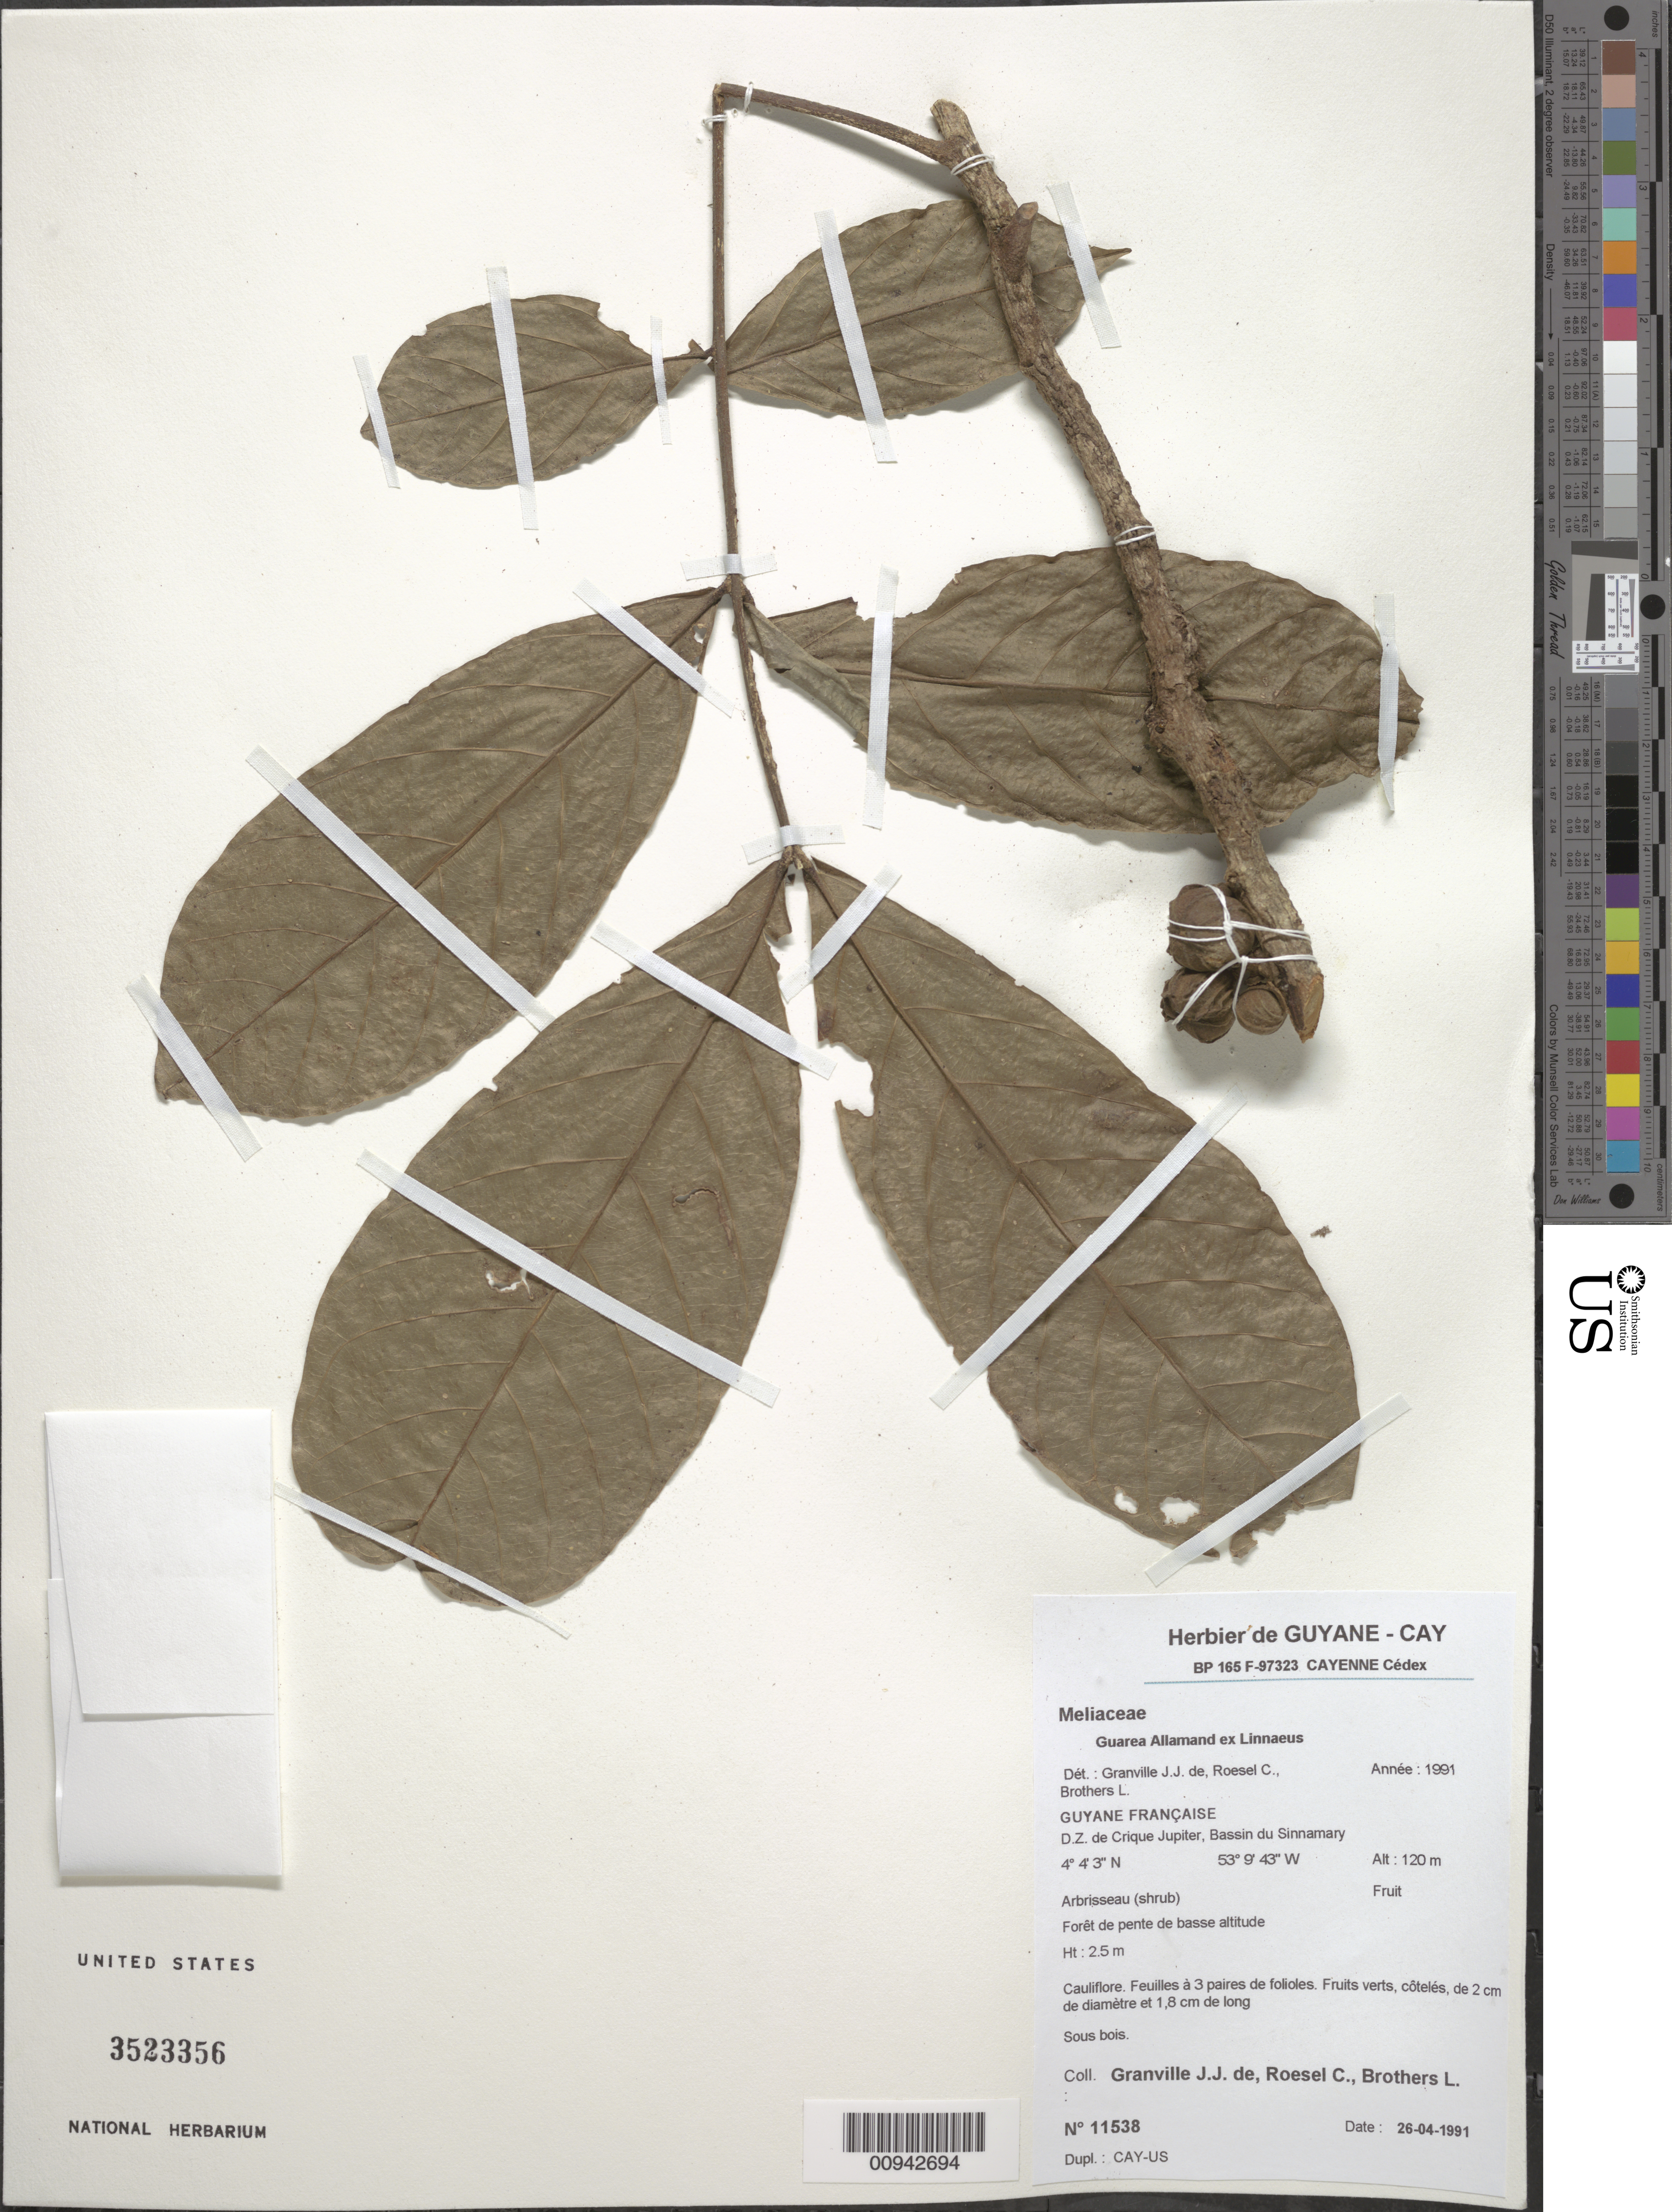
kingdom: Plantae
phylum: Tracheophyta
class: Magnoliopsida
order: Sapindales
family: Meliaceae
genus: Guarea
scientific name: Guarea sp.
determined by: Granville, J. J.; Roesel, C. S.; Brothers, Leslie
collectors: J.-J. de Granville, C. S. Roesel & L. Brothers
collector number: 11538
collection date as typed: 26-Apr-91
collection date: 1991-04-26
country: French Guiana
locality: D.Z. de Crique Jupiter, Bassin du Sinnamary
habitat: Foret de pente de basse altitude. Sous bois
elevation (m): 120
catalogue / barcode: US 3523356